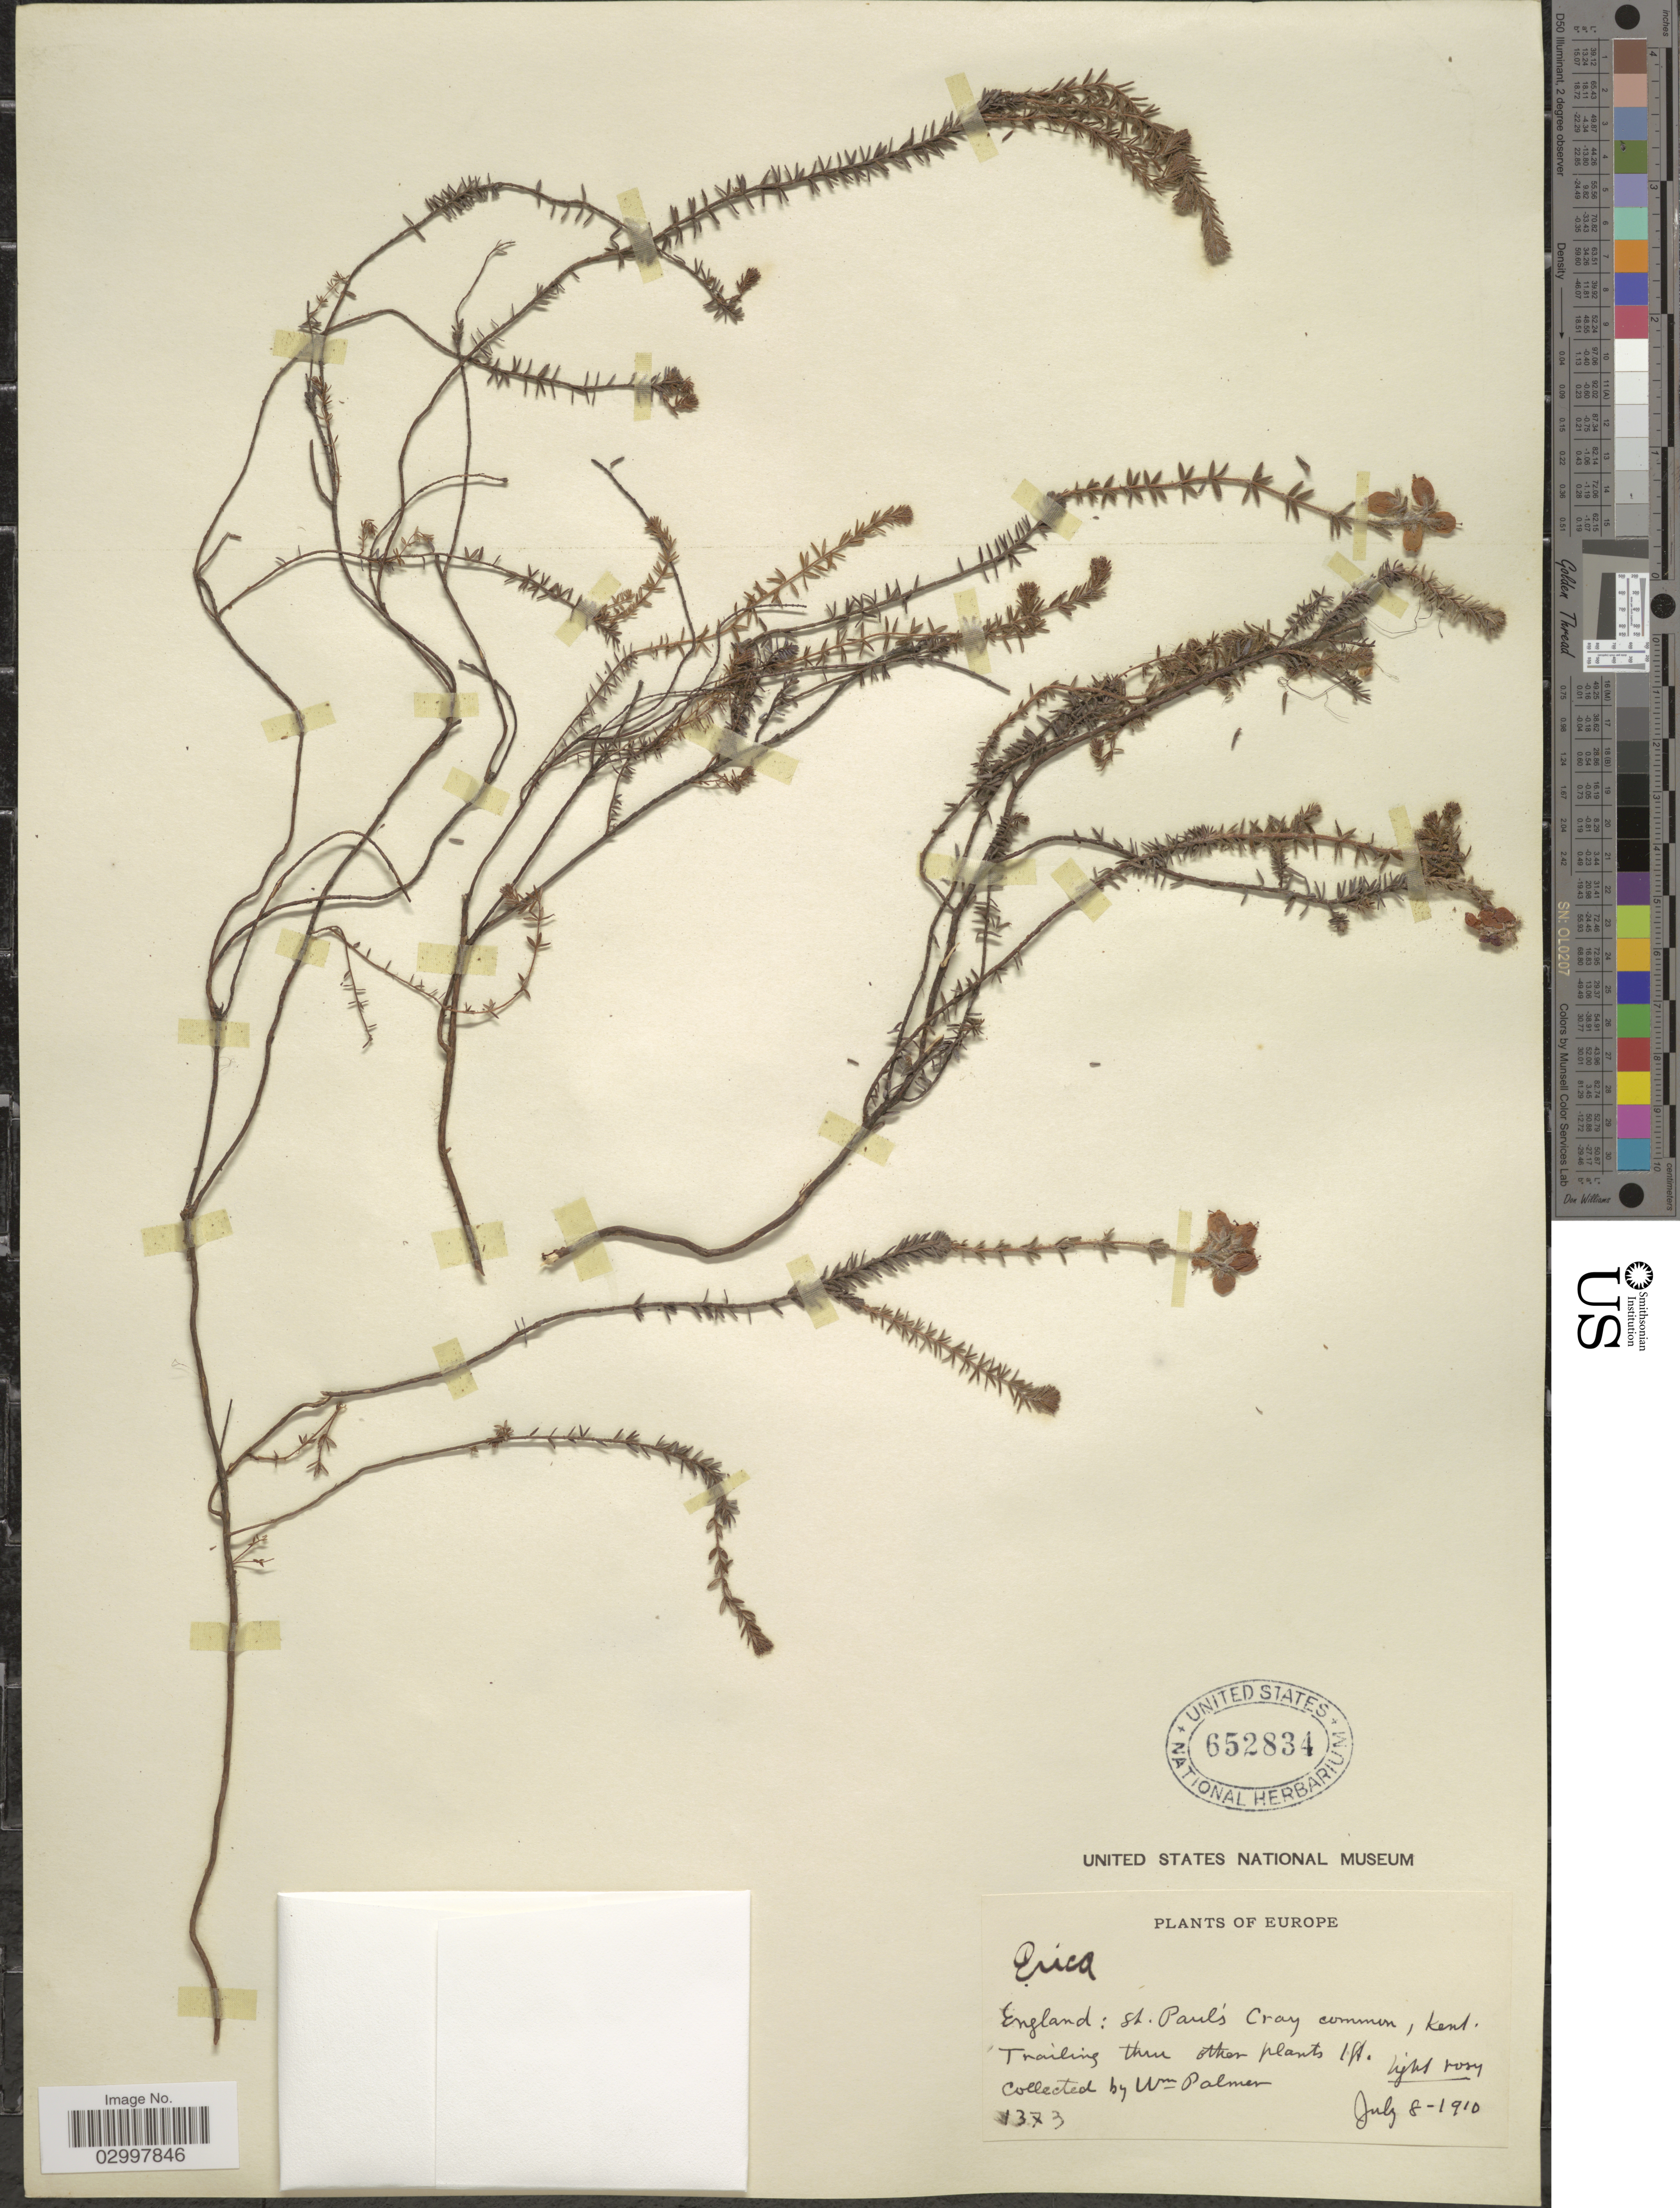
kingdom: Plantae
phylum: Tracheophyta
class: Magnoliopsida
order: Ericales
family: Ericaceae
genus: Erica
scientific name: Erica sp.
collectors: W. Palmer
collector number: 1373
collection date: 1910-07-08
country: United Kingdom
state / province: England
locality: St. Paul's Cray Common, Kent.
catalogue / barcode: US 652834